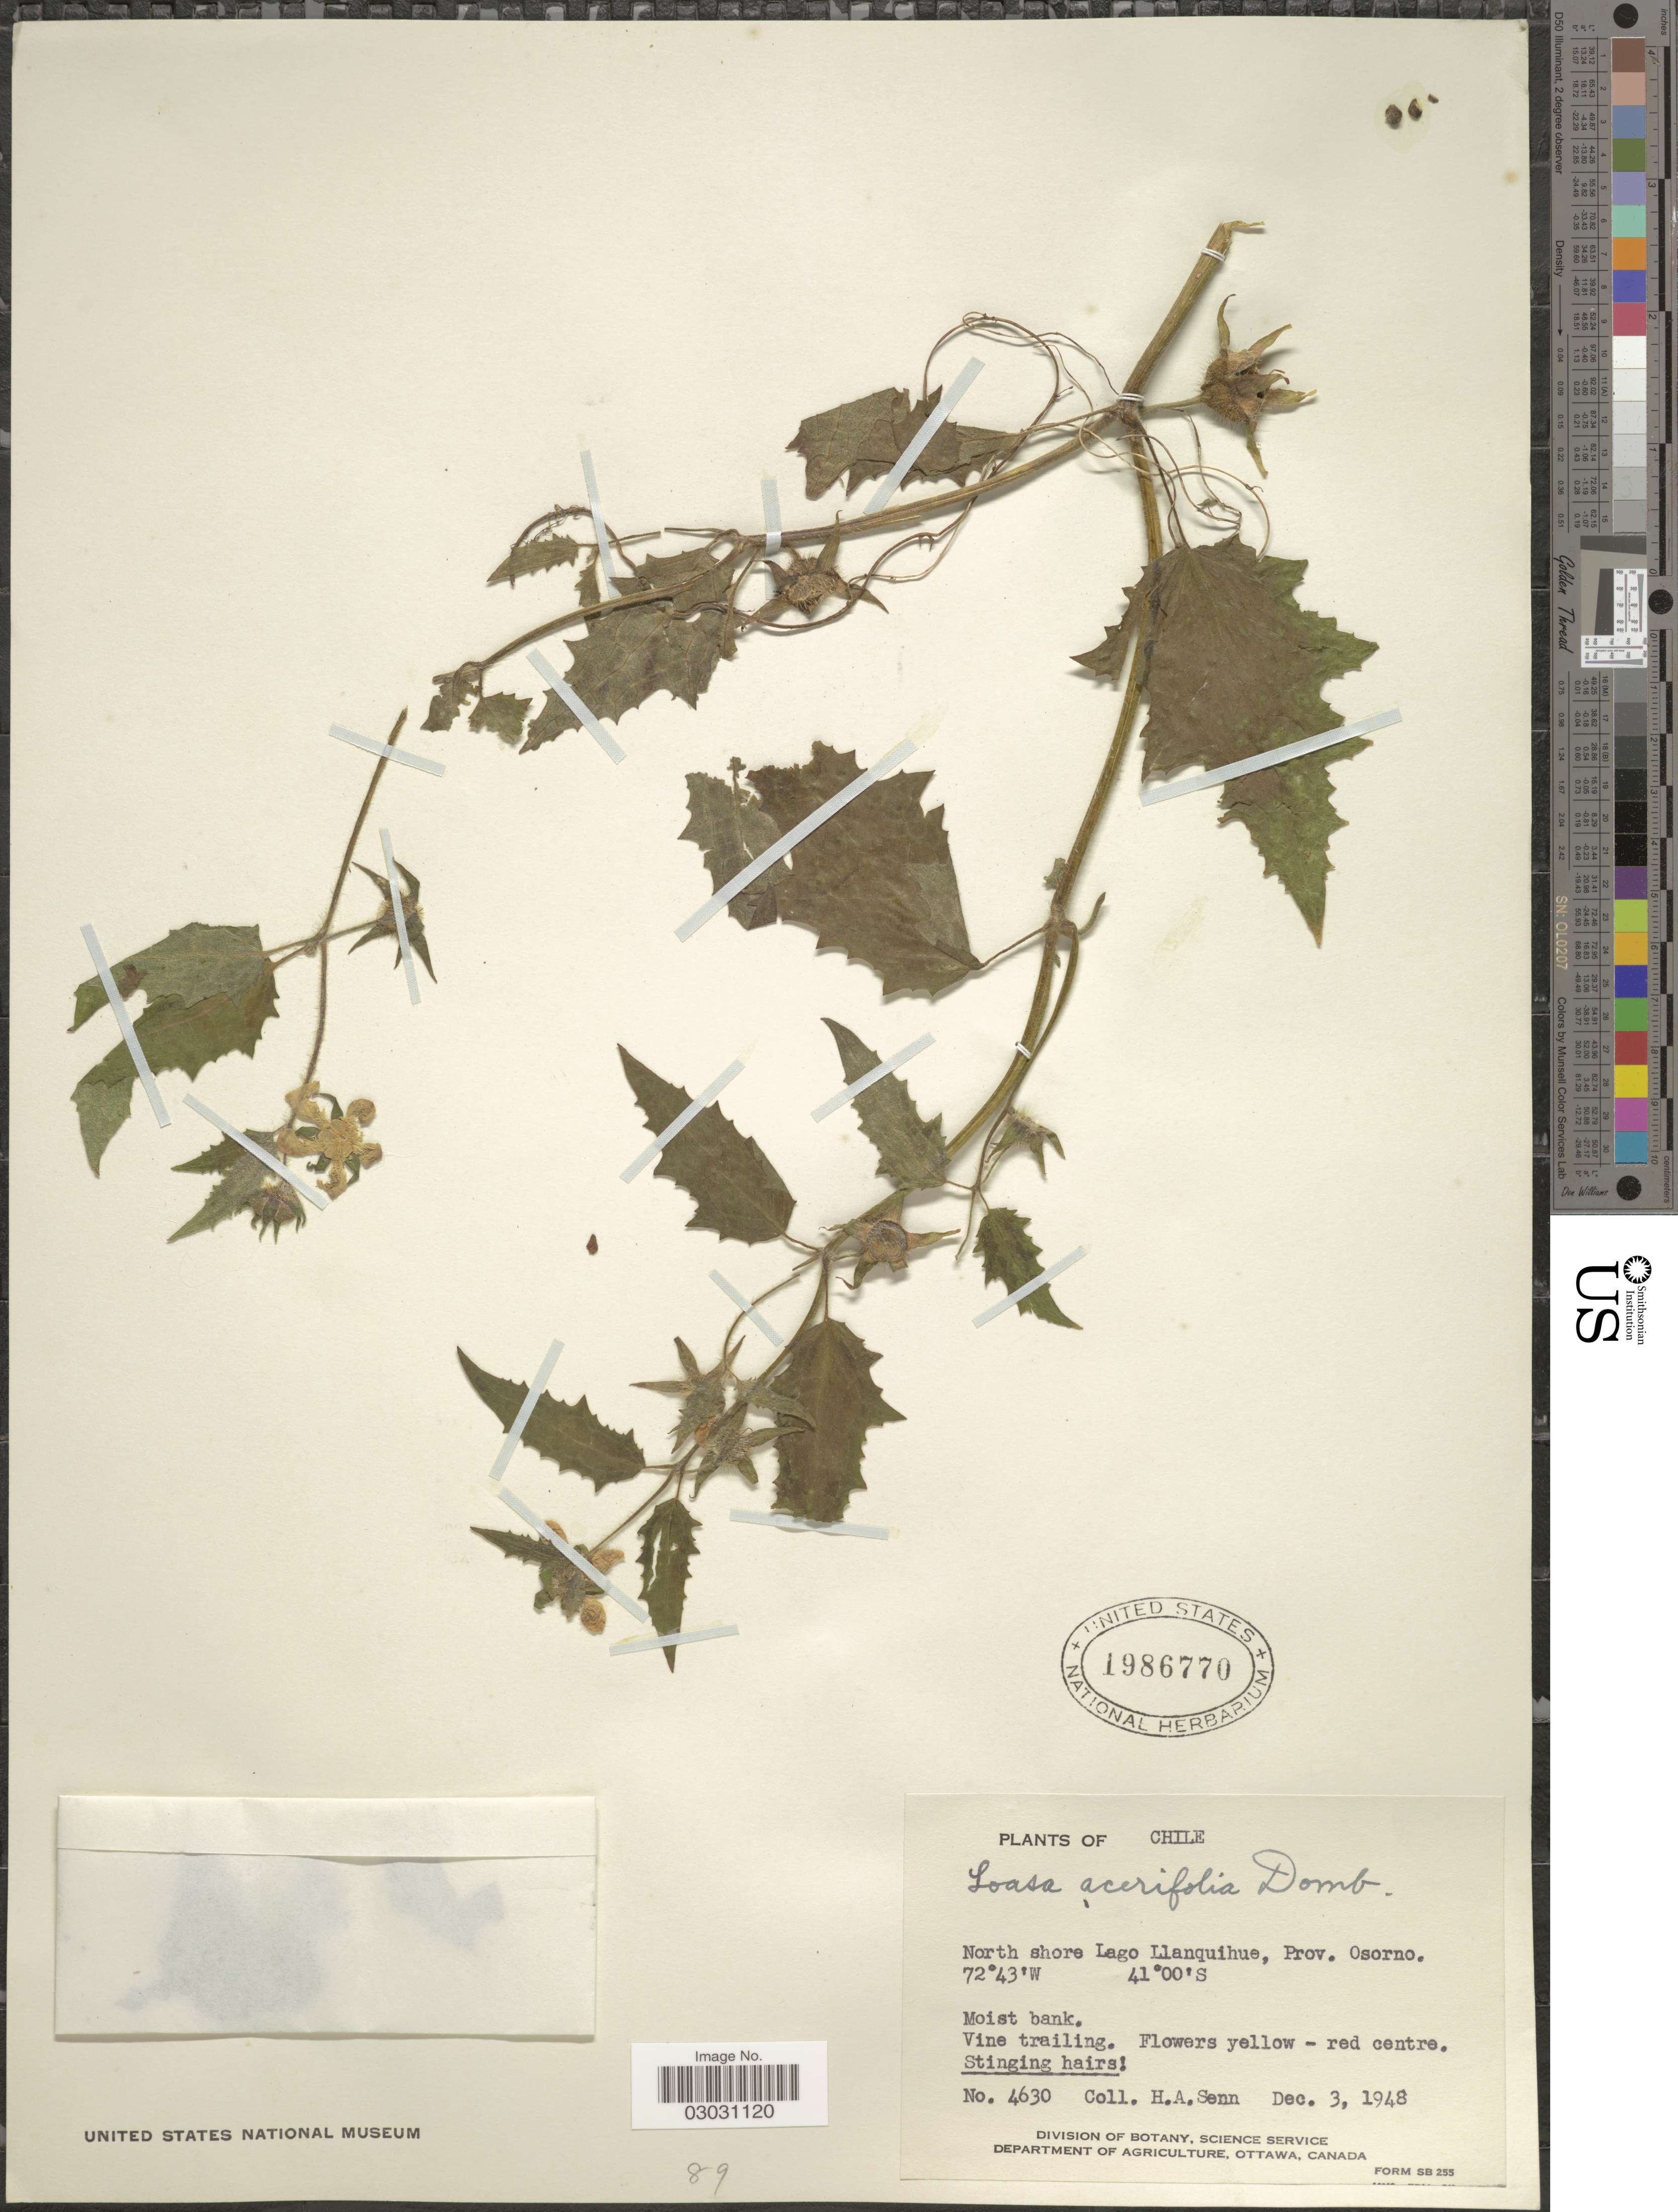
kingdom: Plantae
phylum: Tracheophyta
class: Magnoliopsida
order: Cornales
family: Loasaceae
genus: Loasa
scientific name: Loasa acerifolia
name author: Dombey ex Juss.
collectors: H. Senn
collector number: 4630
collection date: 1948-12-03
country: Chile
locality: North shore Lago Llanquihue, Prov. Osorno.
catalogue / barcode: US 1986770